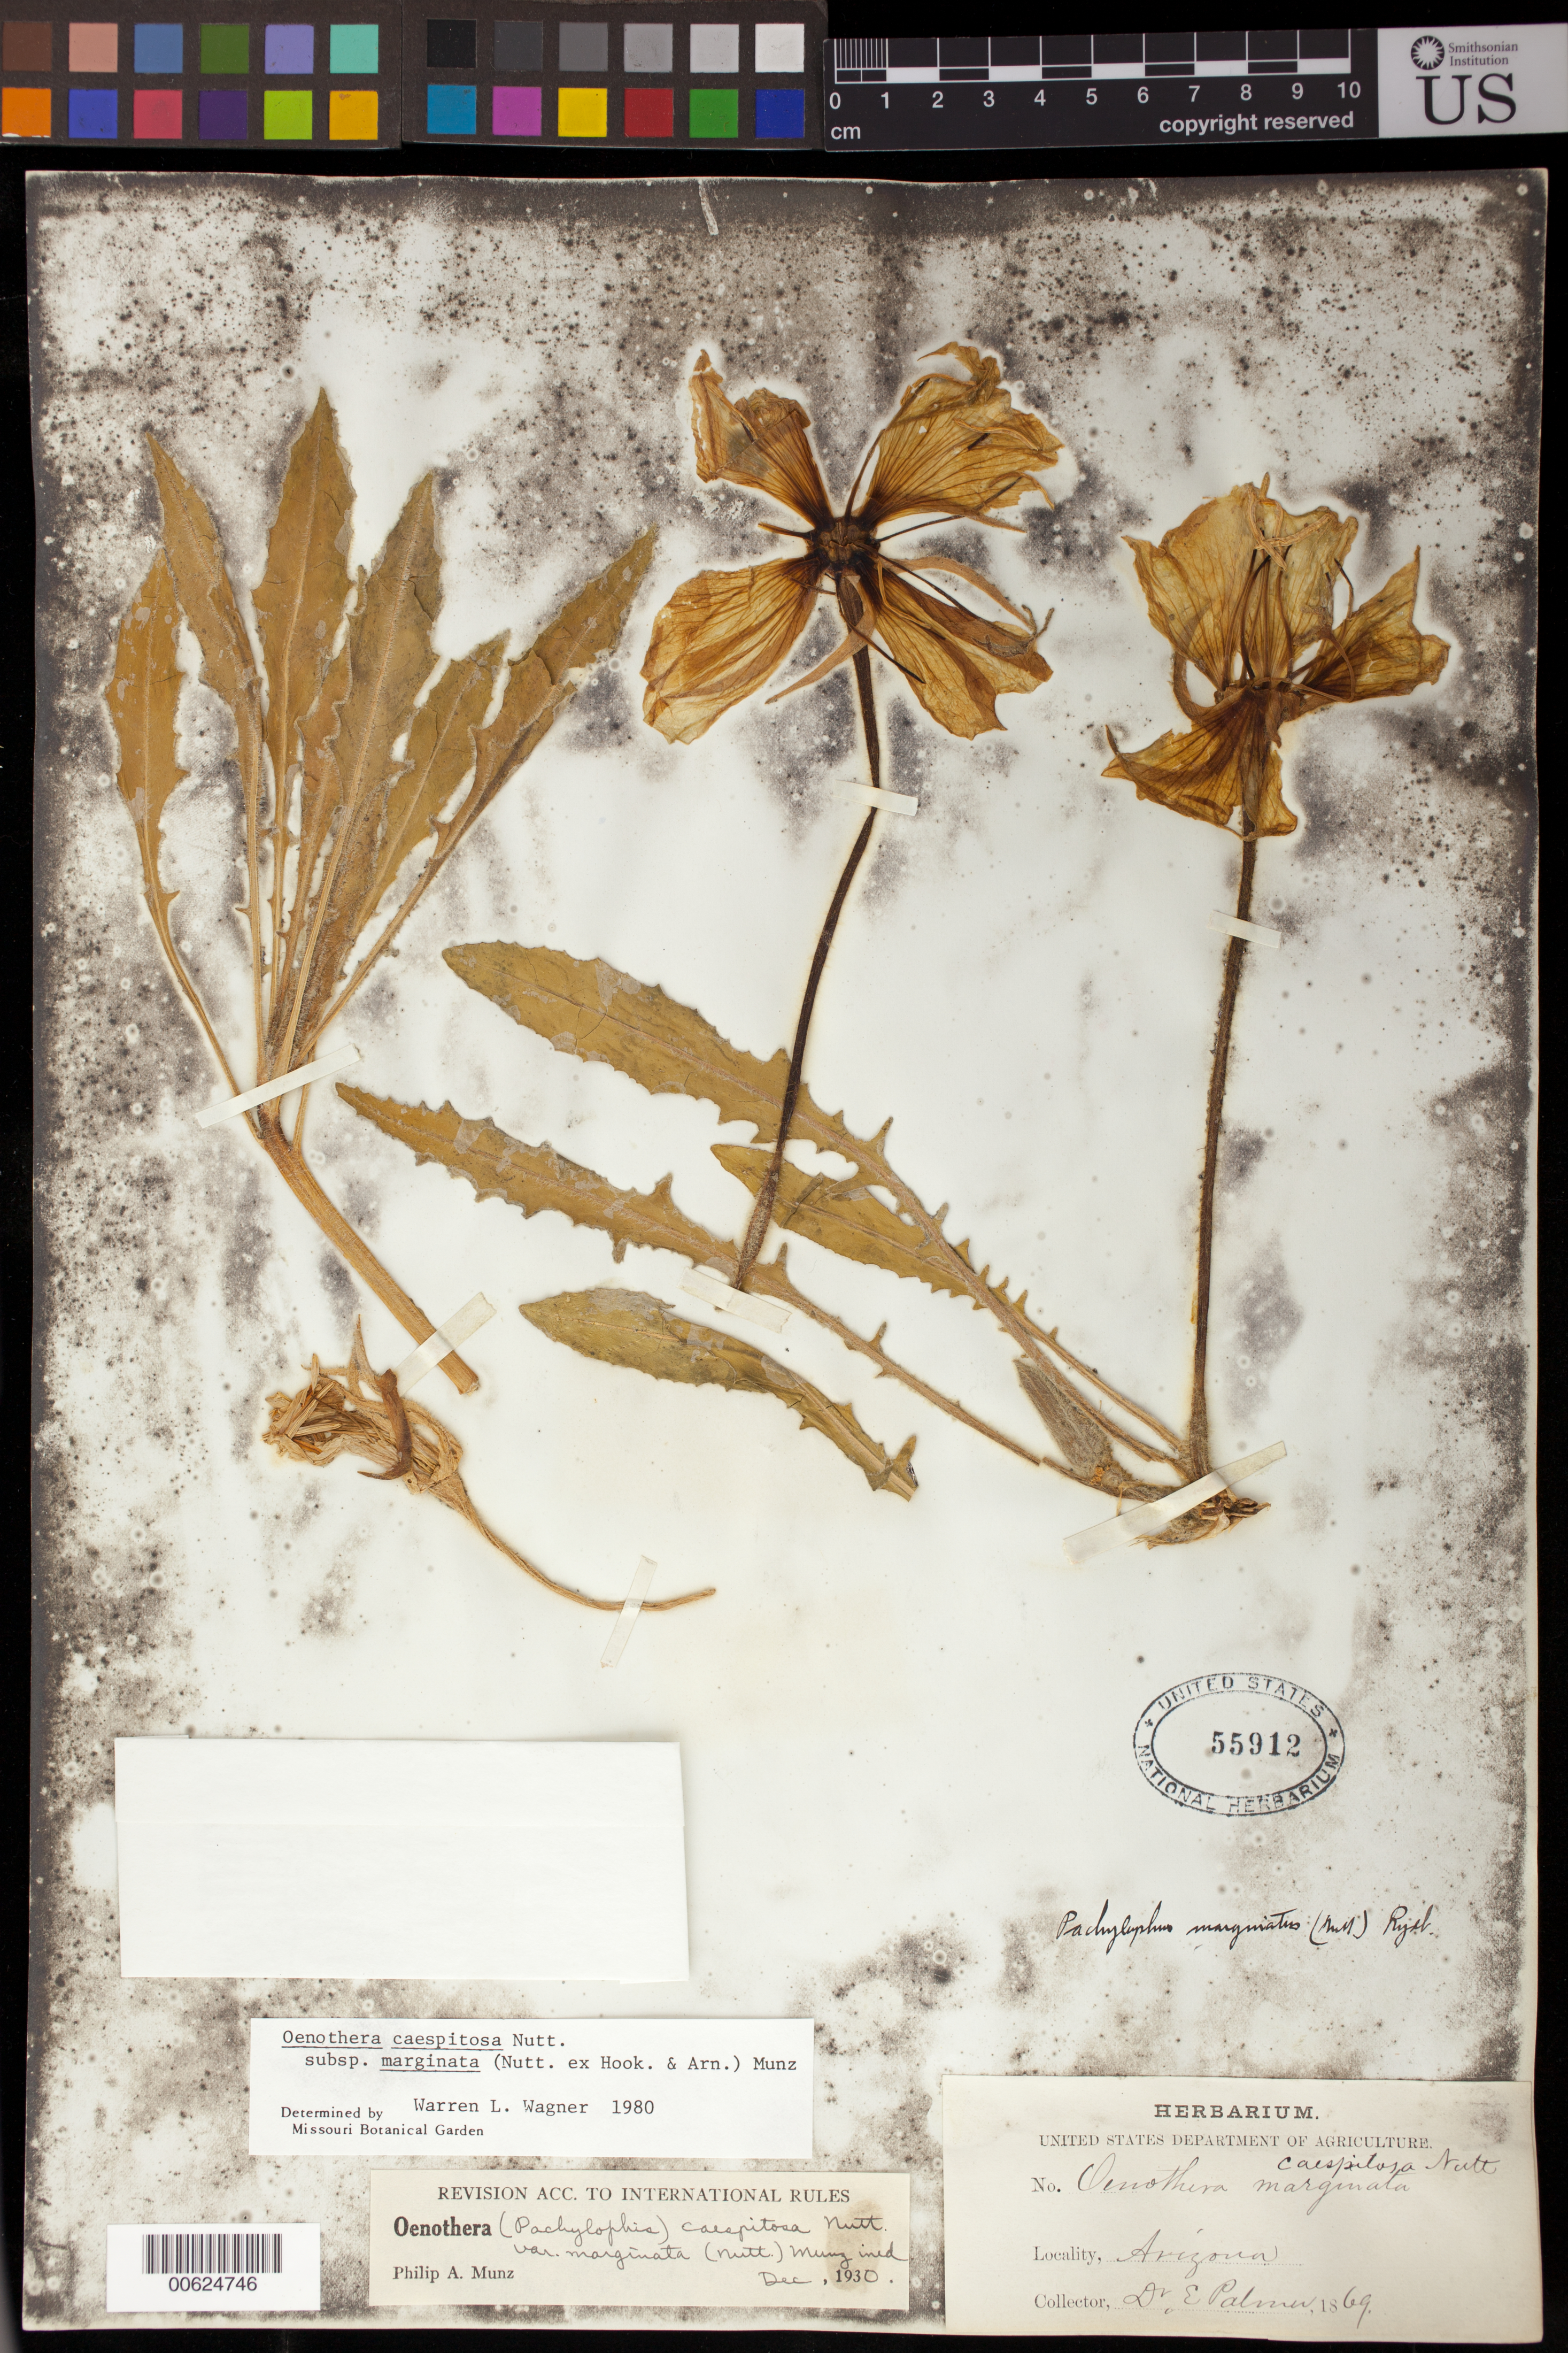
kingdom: Plantae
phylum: Tracheophyta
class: Magnoliopsida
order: Myrtales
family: Onagraceae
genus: Oenothera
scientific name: Oenothera cespitosa subsp. marginata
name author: (Nutt. ex Hook. & Arn.) Munz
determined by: Wagner, W. L., (BOT), Smithsonian Institution - National Museum of Natural History (UNITED STATES)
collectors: E. Palmer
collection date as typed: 1869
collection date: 1869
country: United States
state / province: Arizona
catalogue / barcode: US 55912